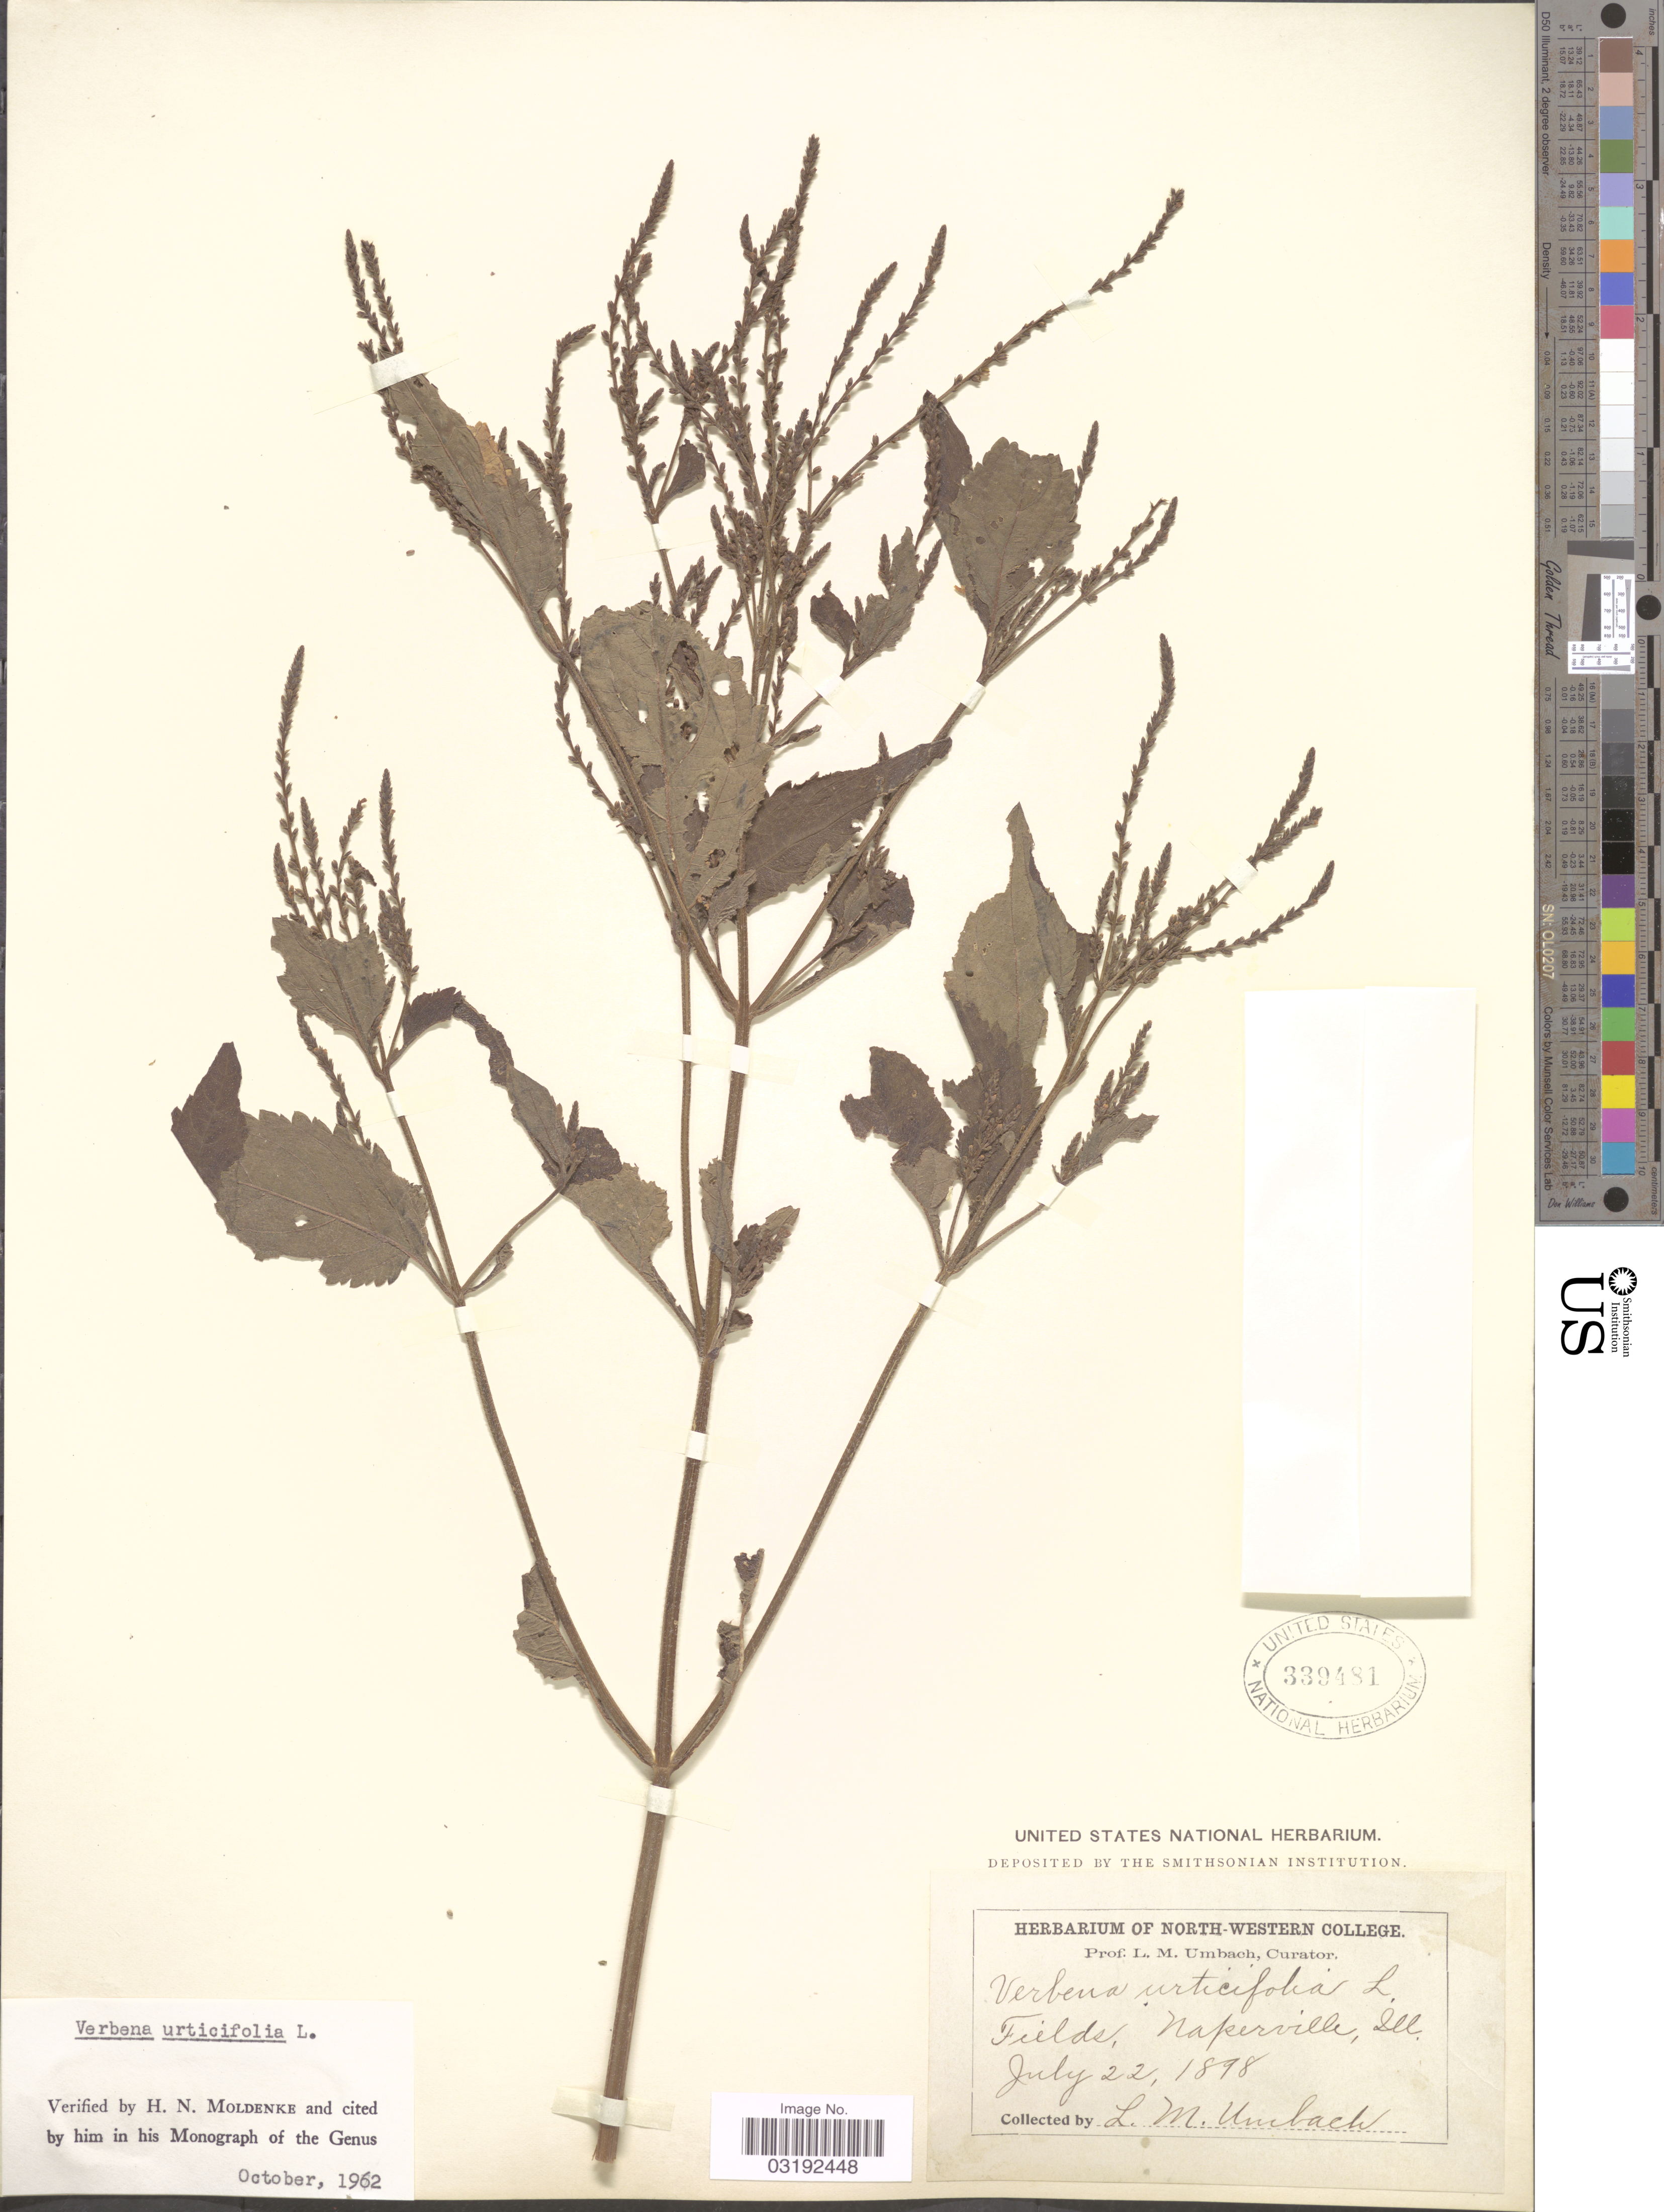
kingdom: Plantae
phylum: Tracheophyta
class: Magnoliopsida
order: Lamiales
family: Verbenaceae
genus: Verbena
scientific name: Verbena urticifolia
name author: L.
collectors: L. M. Umbach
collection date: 1898-07-22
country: United States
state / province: Illinois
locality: Fields, Naperville.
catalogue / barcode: US 339481